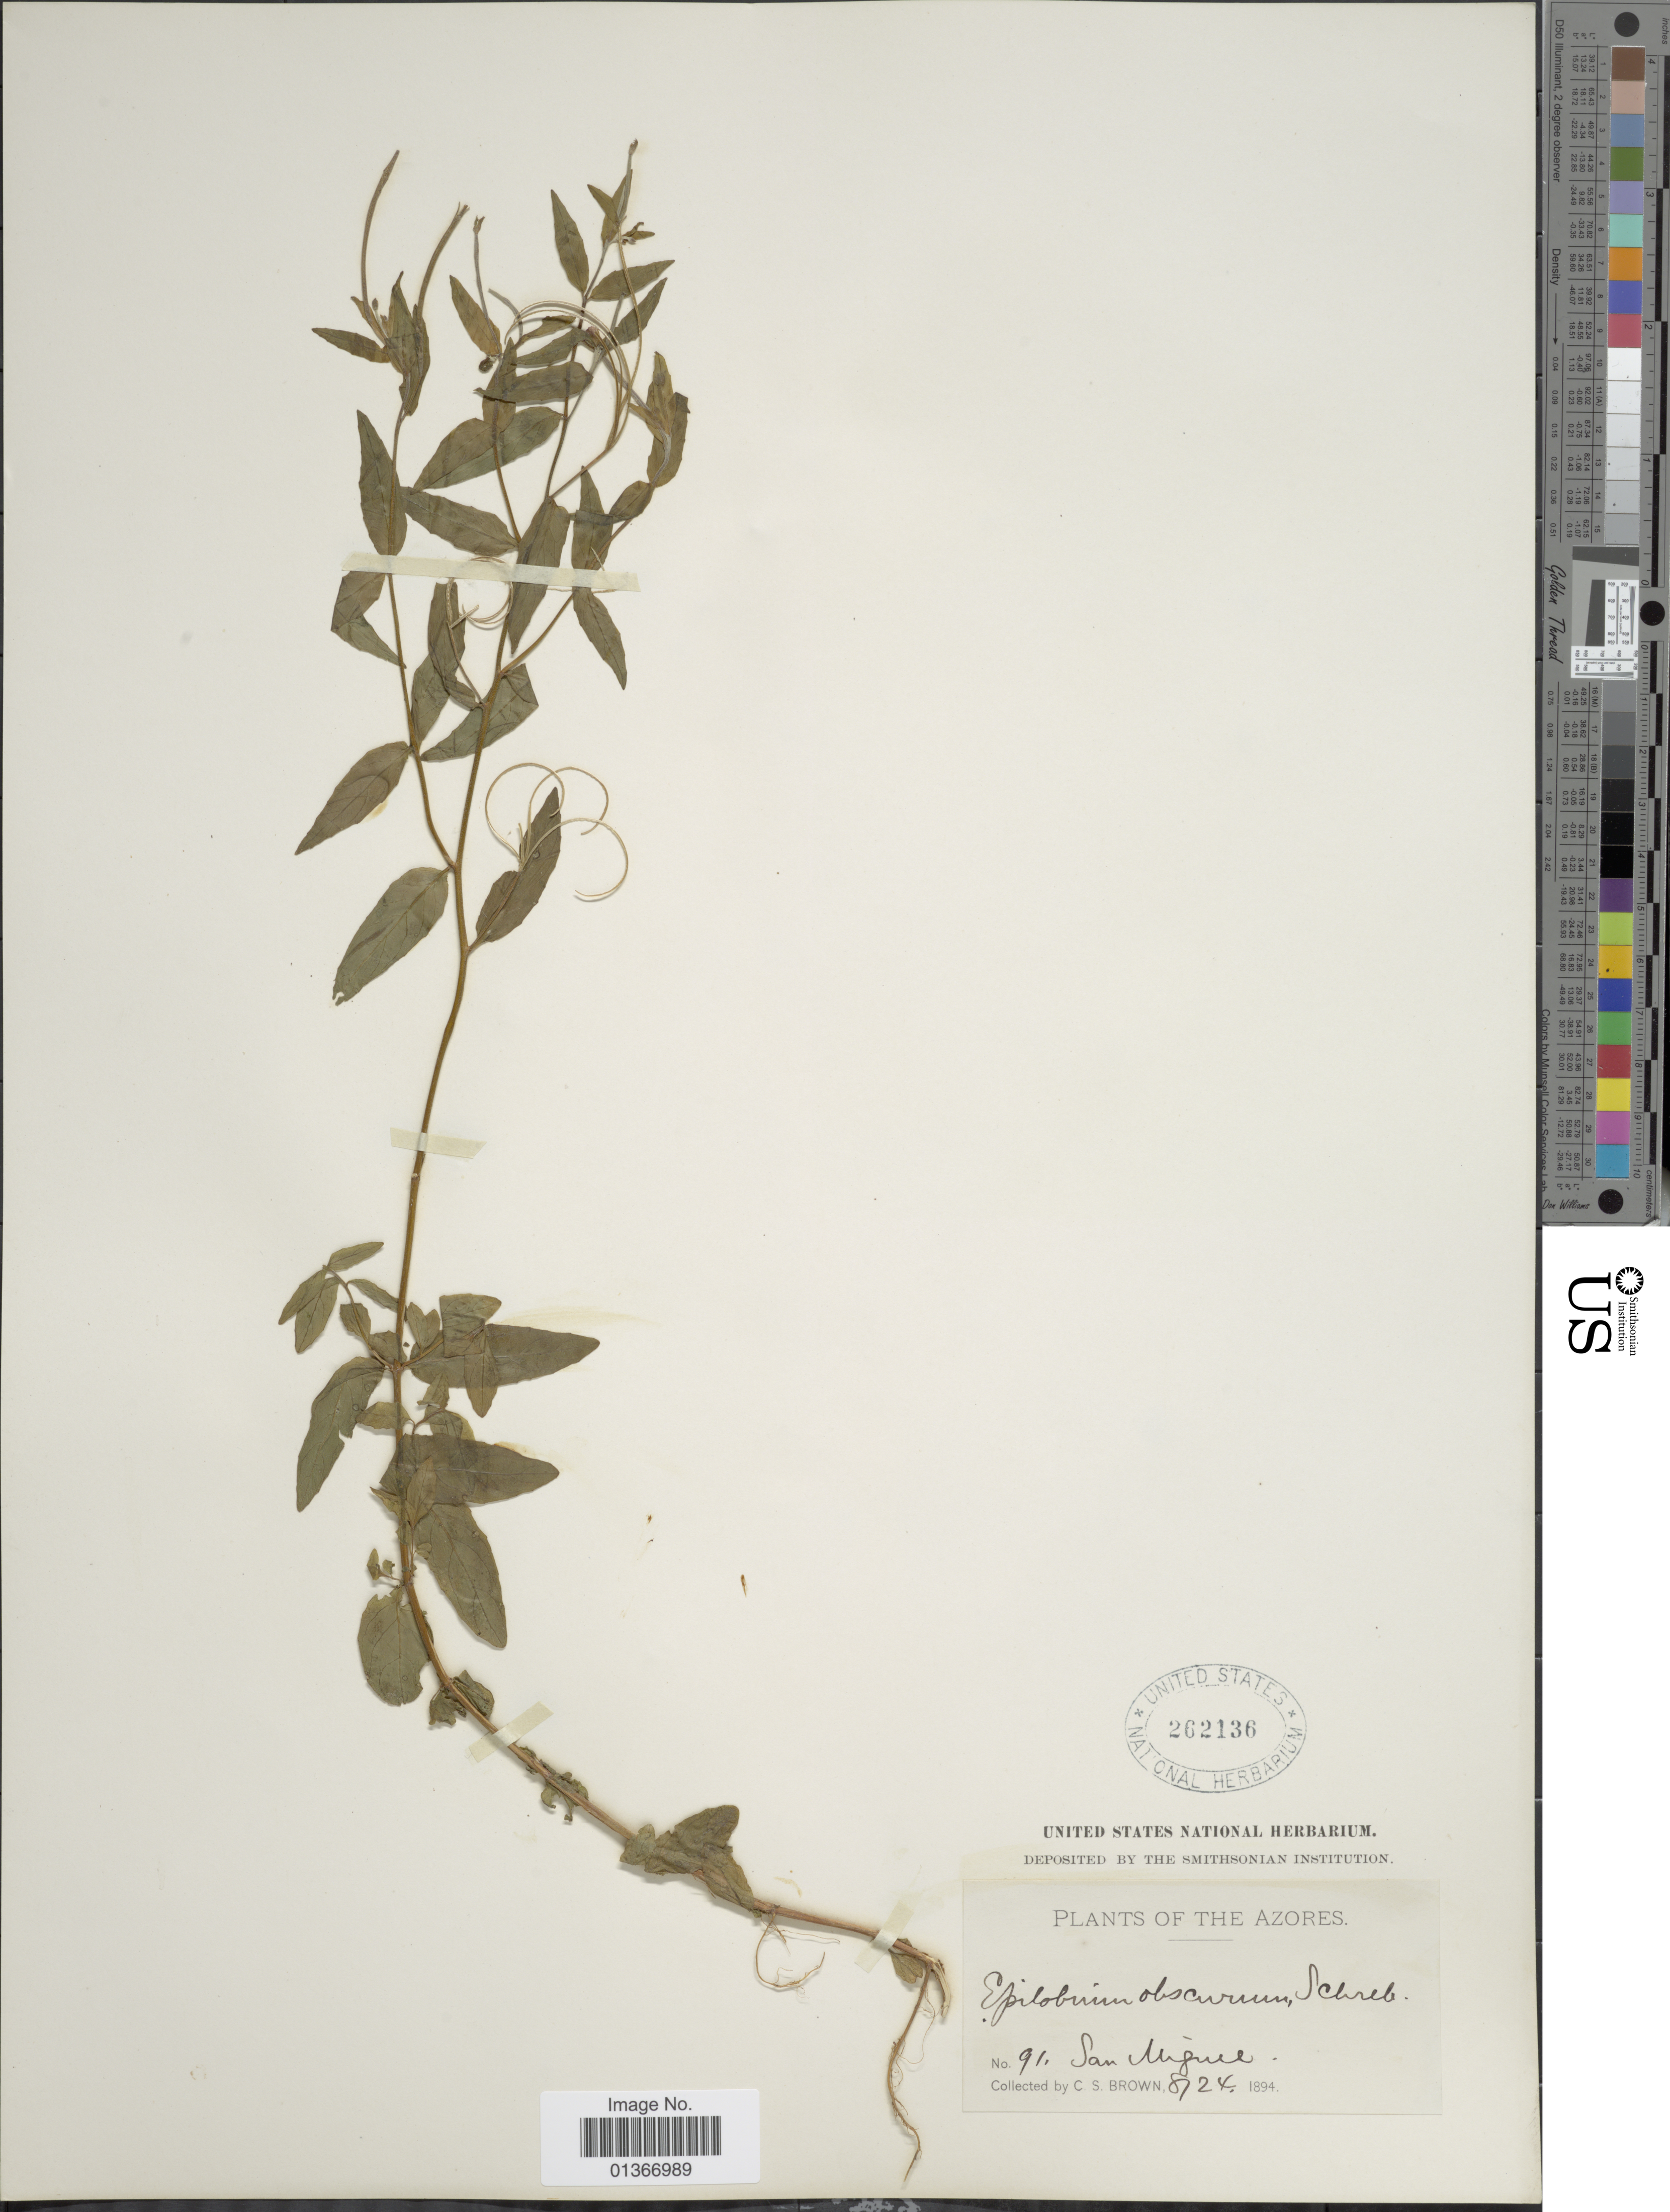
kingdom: Plantae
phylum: Tracheophyta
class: Magnoliopsida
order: Myrtales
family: Onagraceae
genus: Epilobium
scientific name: Epilobium obscurum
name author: Schreb.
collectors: C. S. Brown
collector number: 91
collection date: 1894-08-24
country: Portugal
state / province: Azores (Aut. Reg.)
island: São Miguel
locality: San Miguel.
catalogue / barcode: US 262136